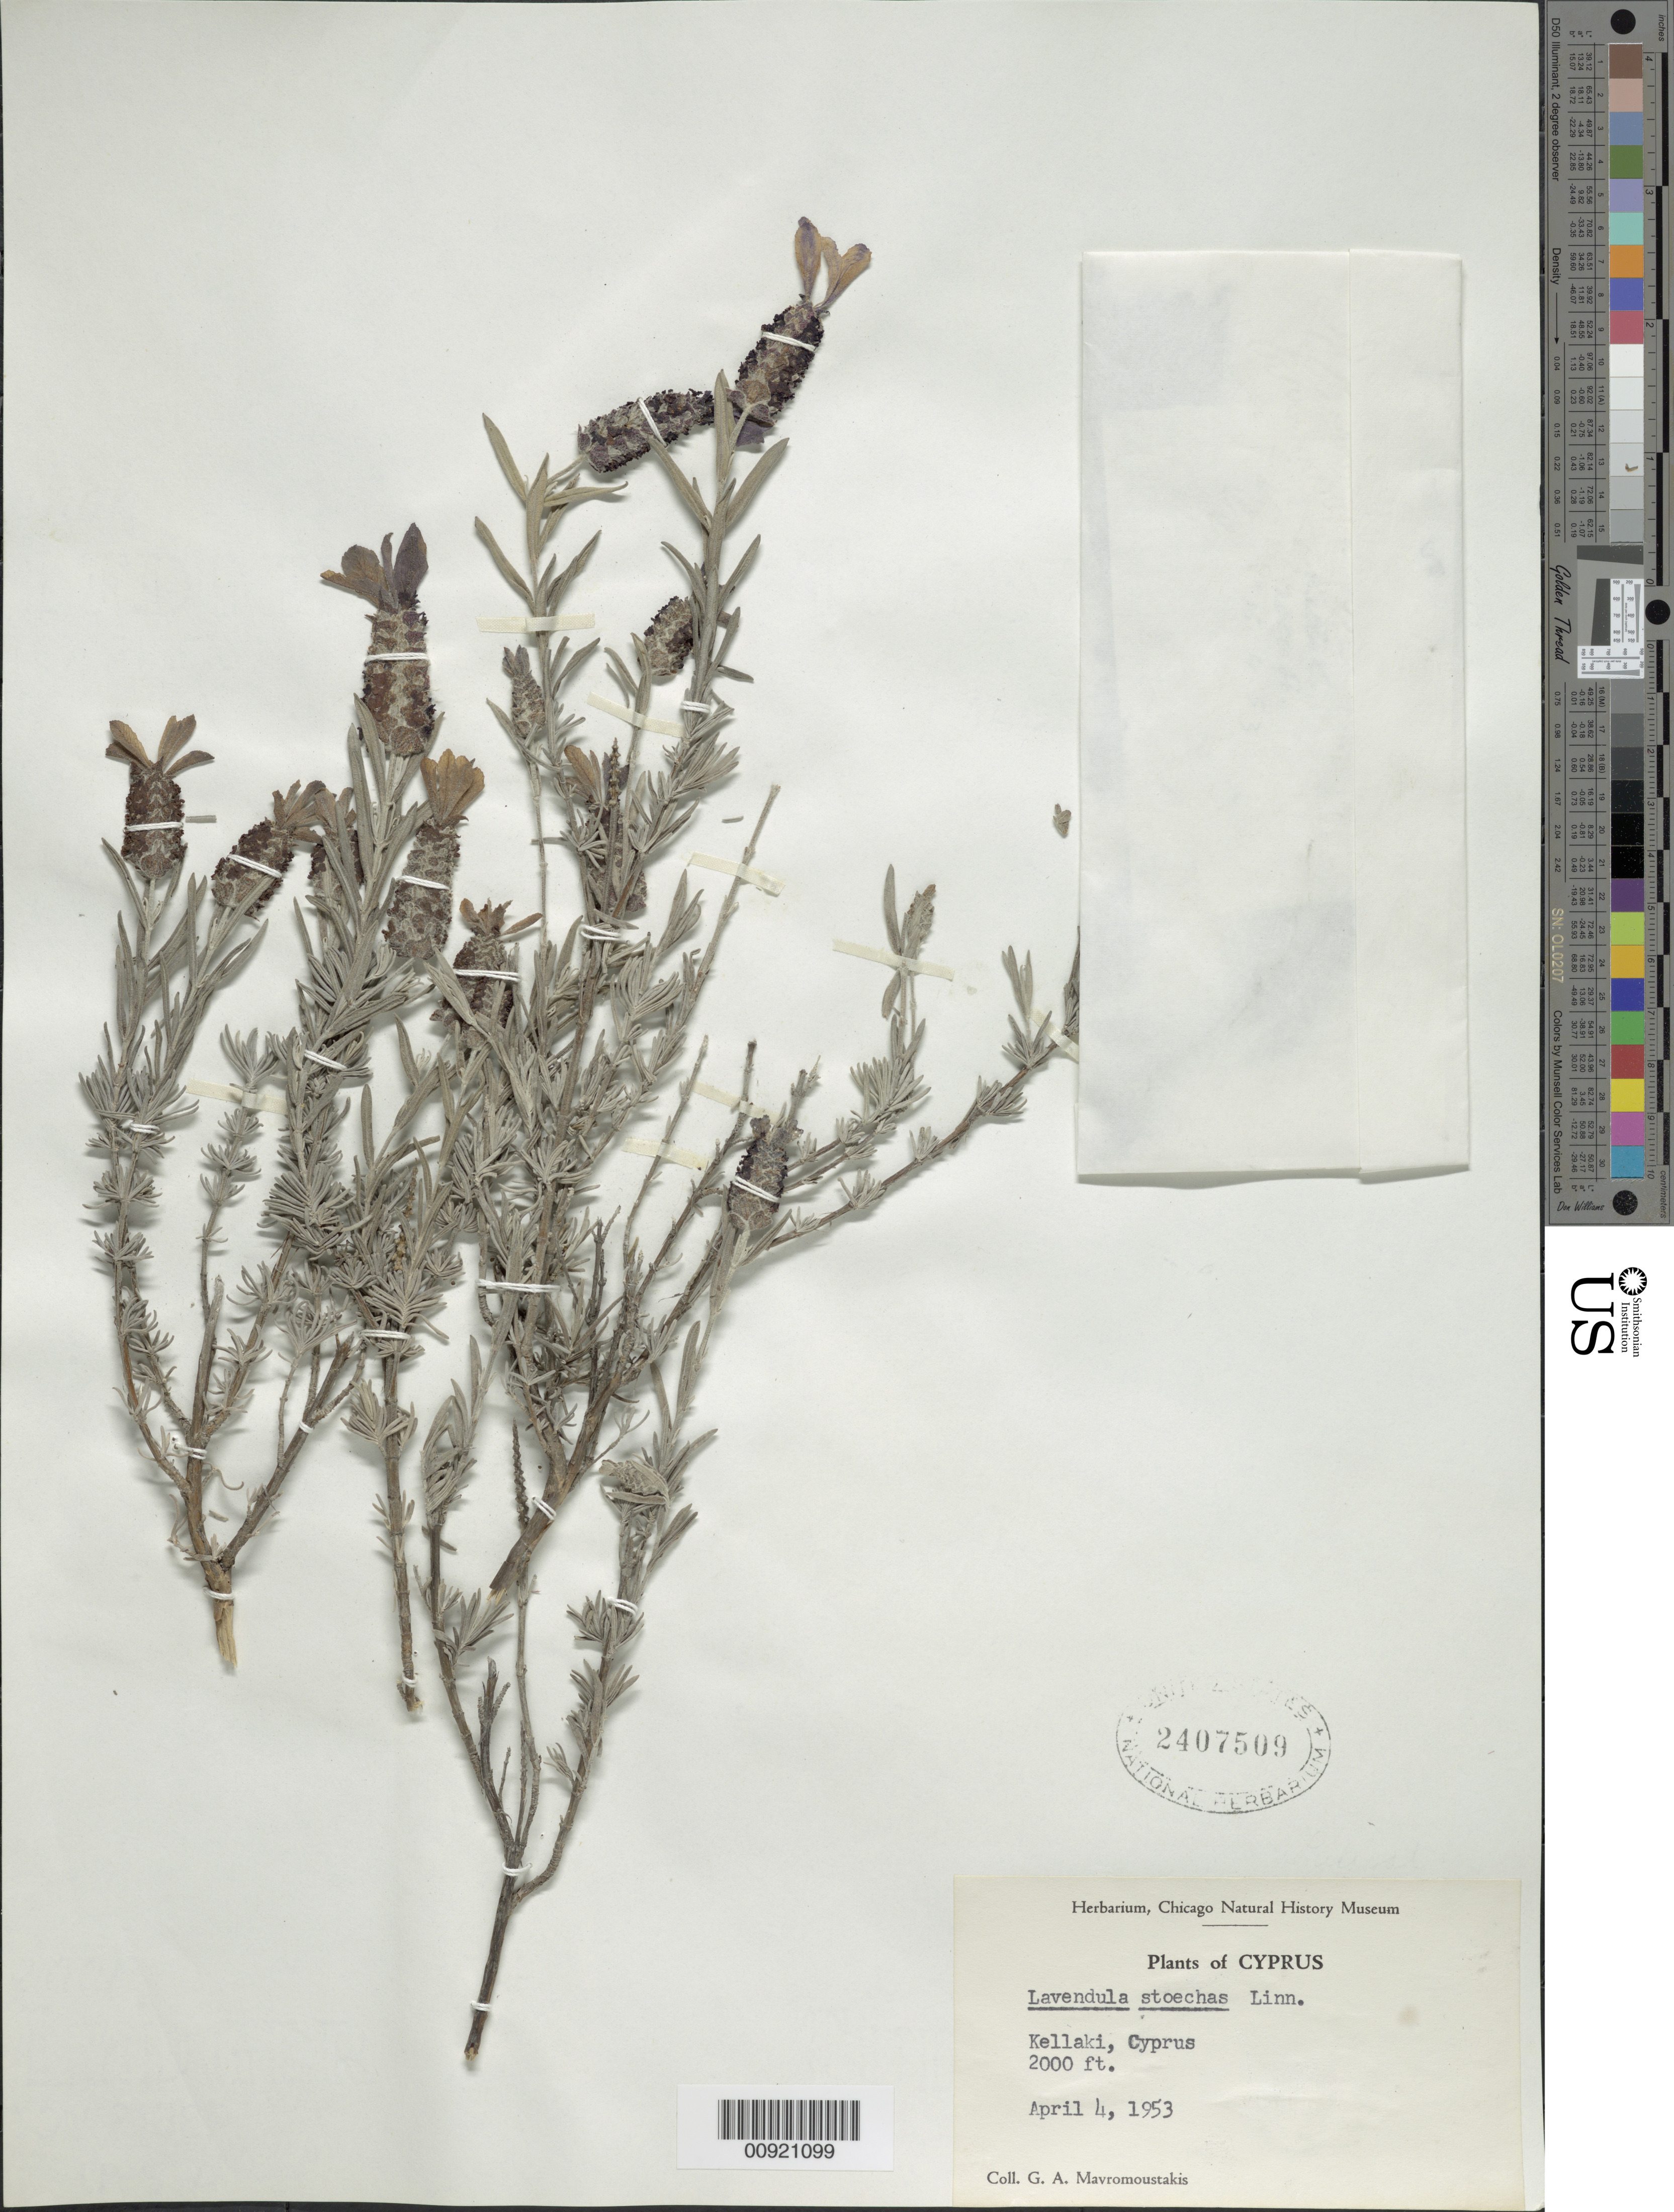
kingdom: Plantae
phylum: Tracheophyta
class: Magnoliopsida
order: Lamiales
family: Lamiaceae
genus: Lavandula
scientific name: Lavandula stoechas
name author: L.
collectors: G. Mavromoustakis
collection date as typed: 04 Apr 1953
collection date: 1953-04-04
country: Cyprus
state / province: Lárnaka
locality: Kellaki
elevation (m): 610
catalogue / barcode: US 2407509